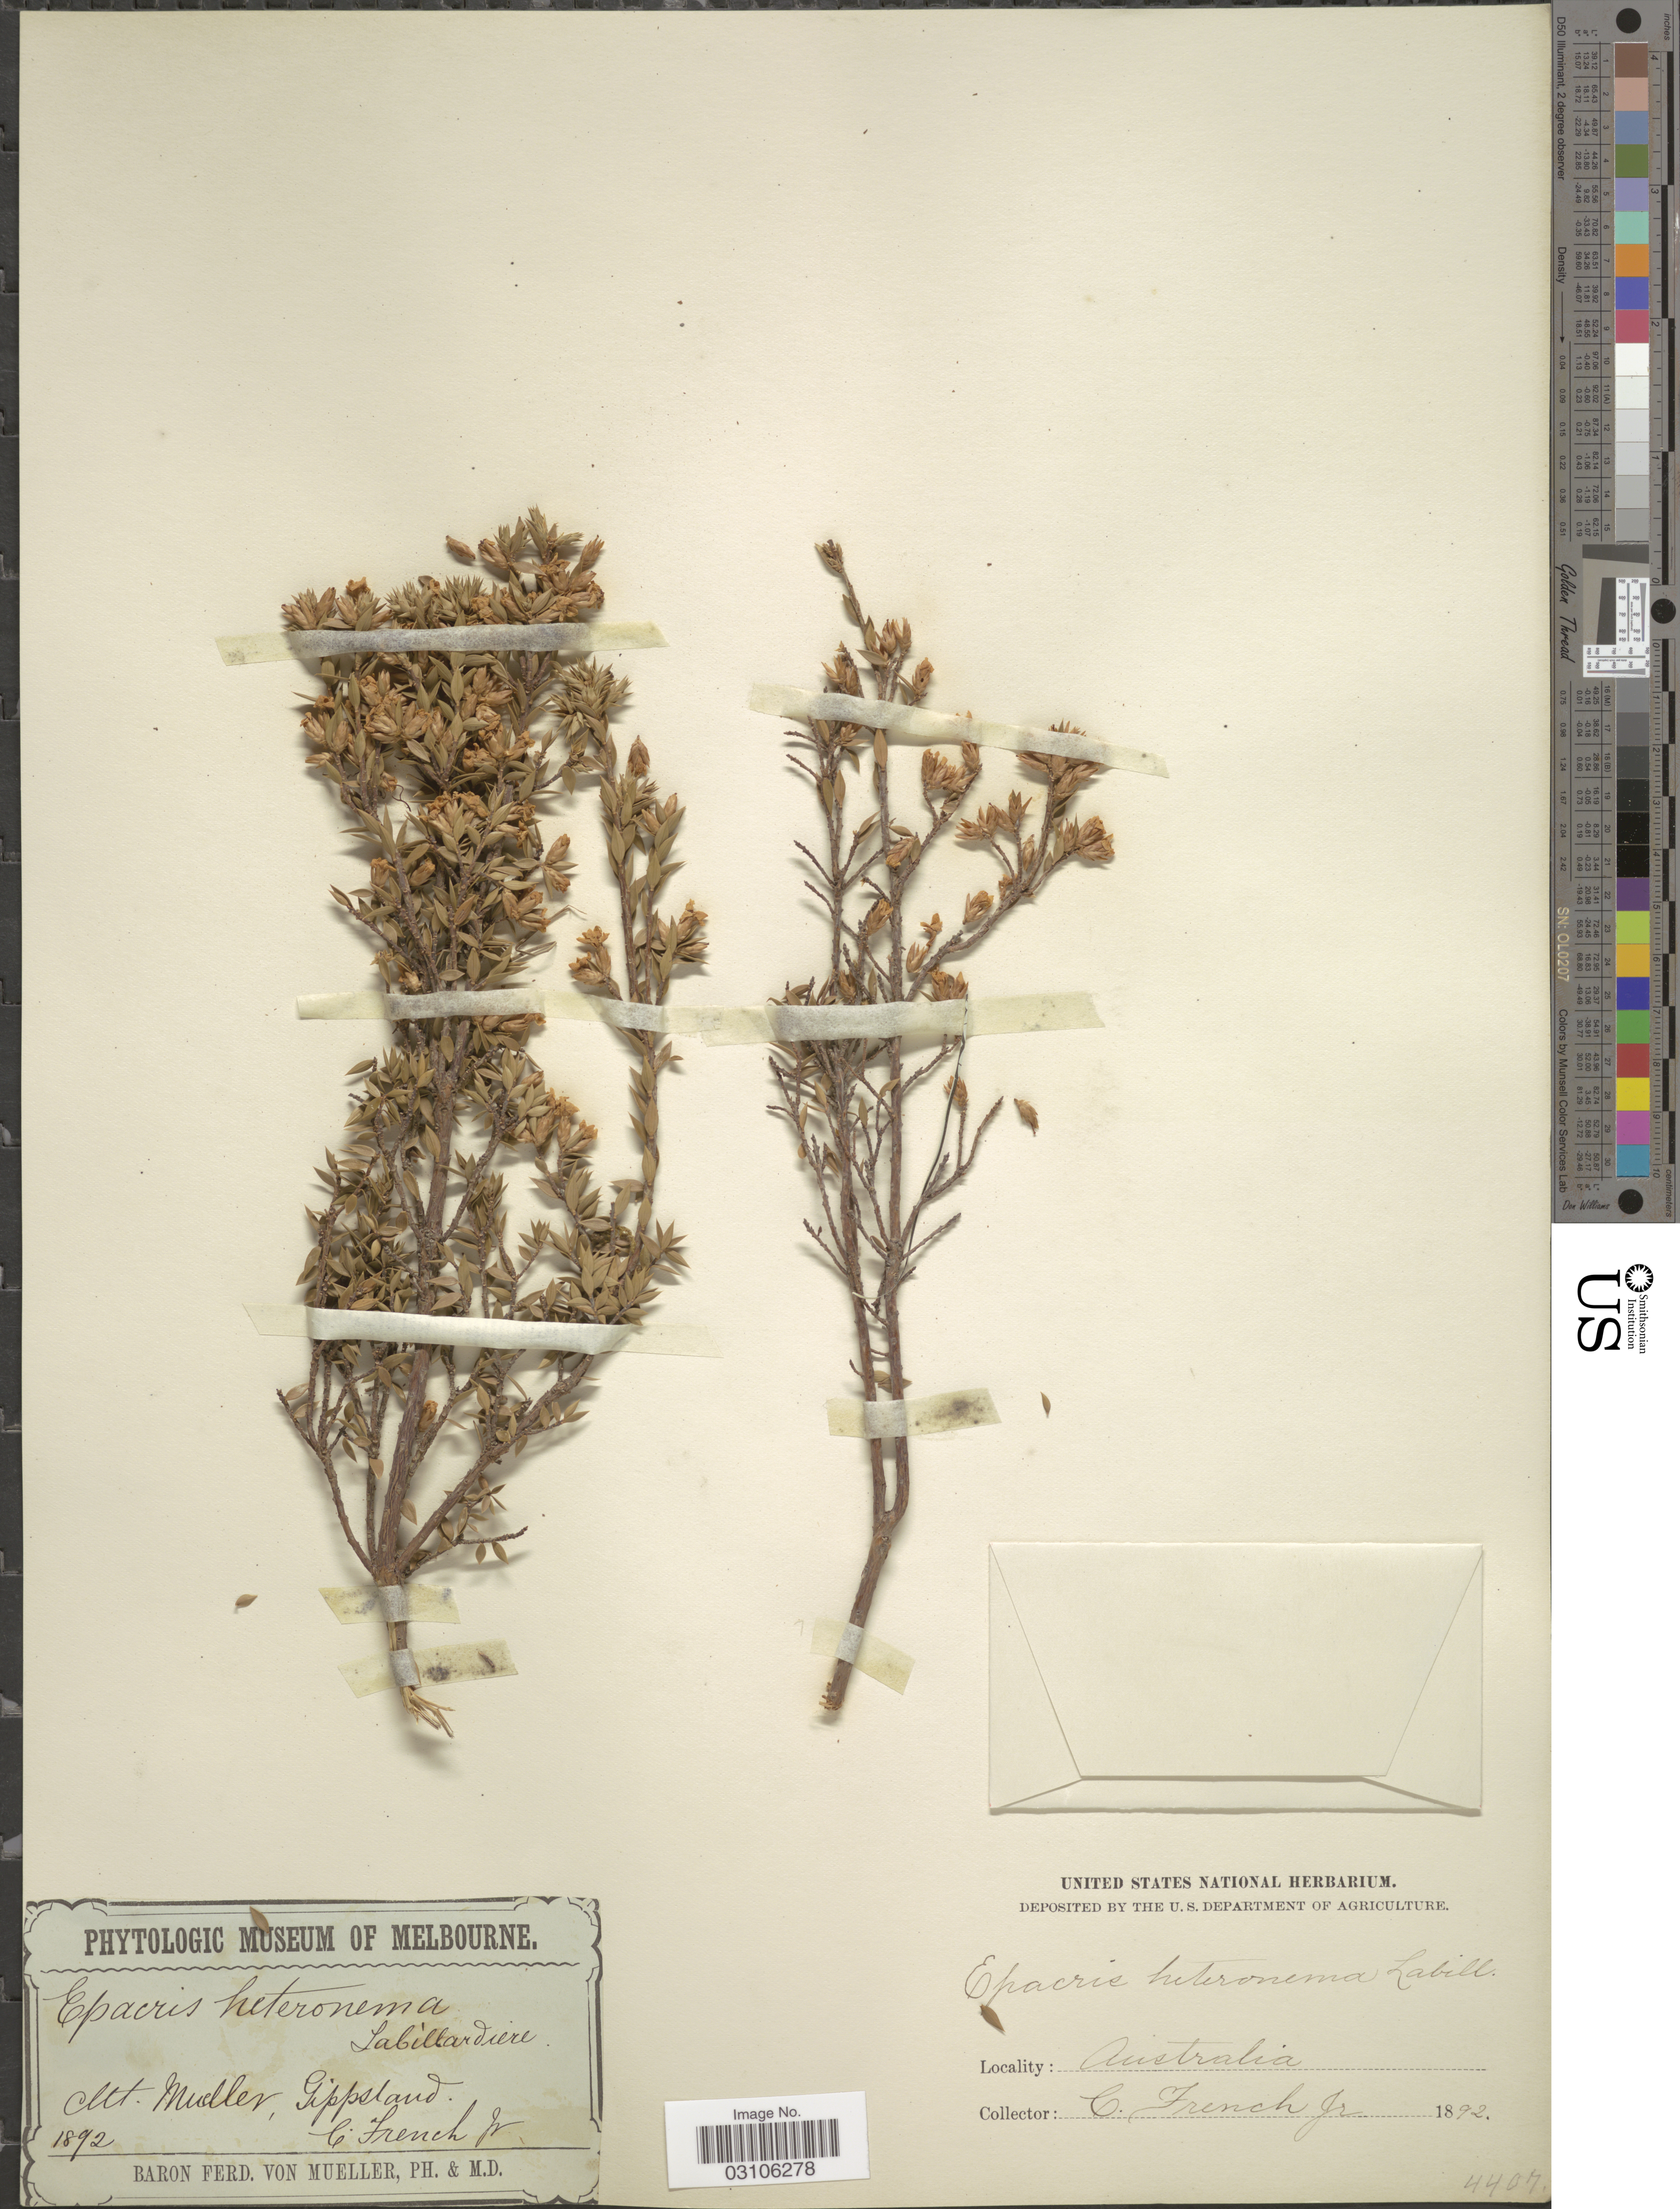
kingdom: Plantae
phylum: Tracheophyta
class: Magnoliopsida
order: Ericales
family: Ericaceae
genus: Epacris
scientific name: Epacris heteronema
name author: Labill.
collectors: C. French Jr.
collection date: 1892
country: Australia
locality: Mt. Mueller, Gippsland.